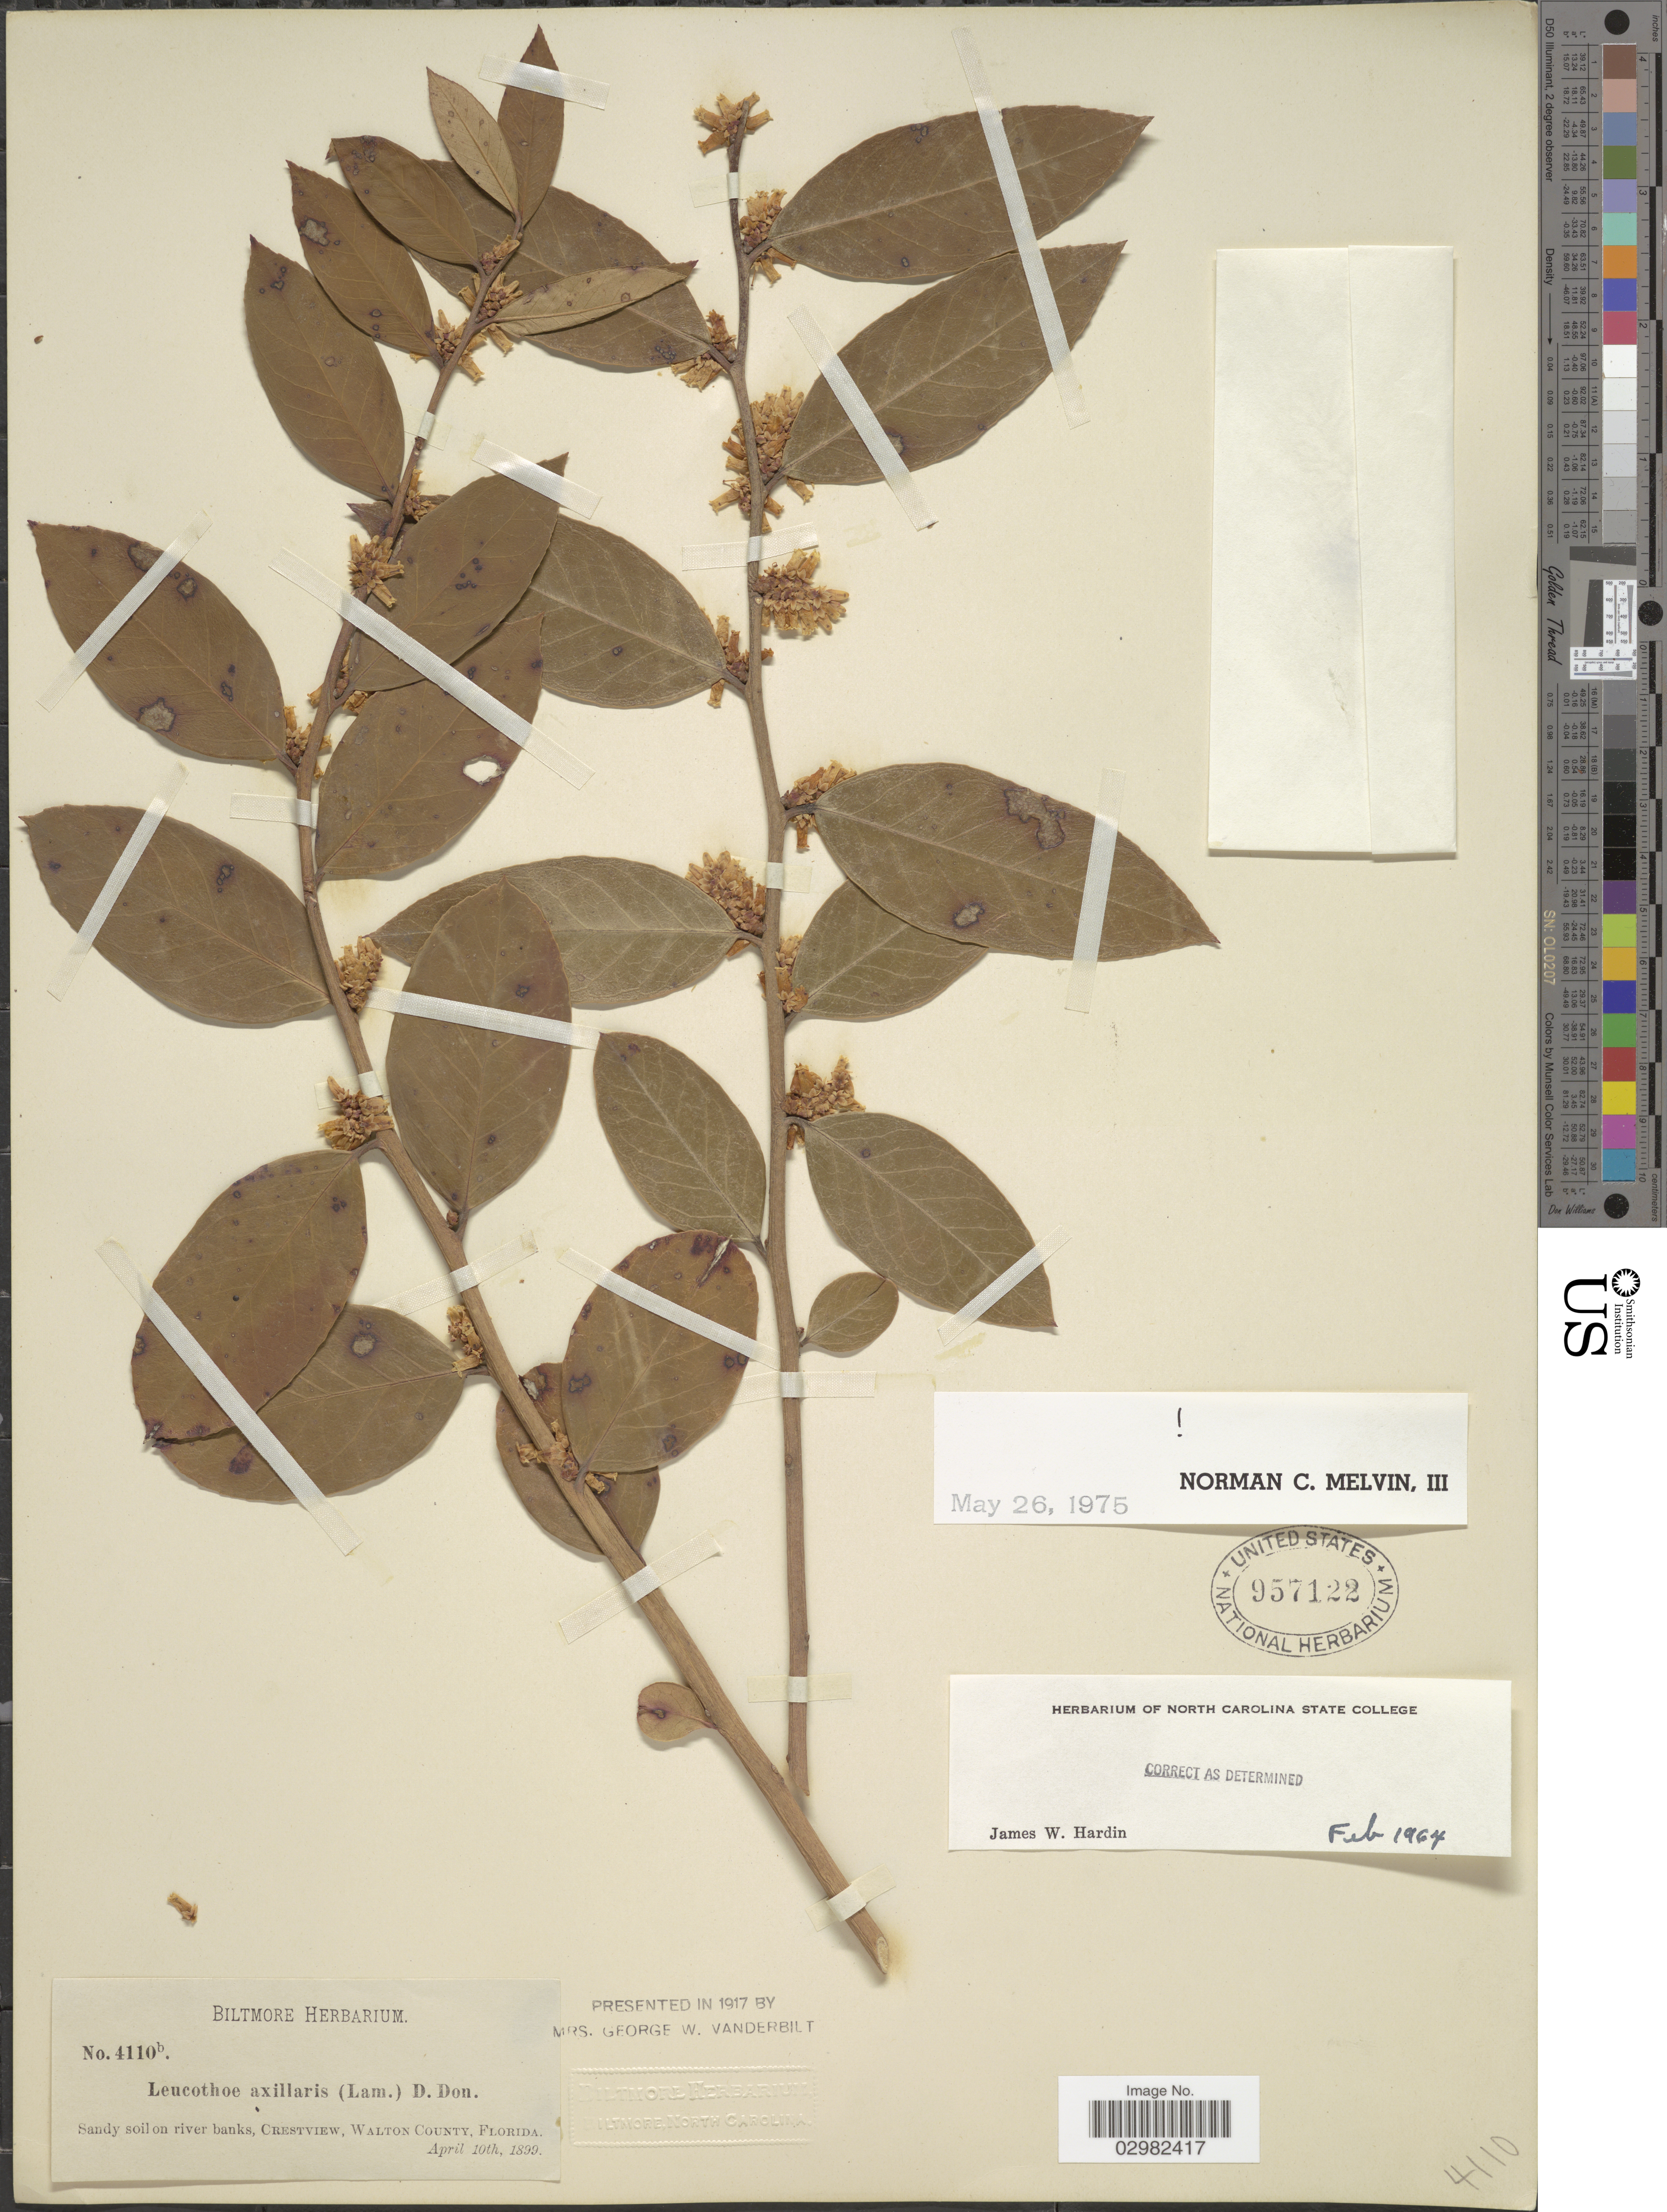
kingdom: Plantae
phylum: Tracheophyta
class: Magnoliopsida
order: Ericales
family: Ericaceae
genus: Leucothoe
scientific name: Leucothoë axillaris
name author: (Lam.) D. Don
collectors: ex herb. Biltmore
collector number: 4110b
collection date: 1899-04-10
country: United States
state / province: Florida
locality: Crestview, Walton County.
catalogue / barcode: US 957122